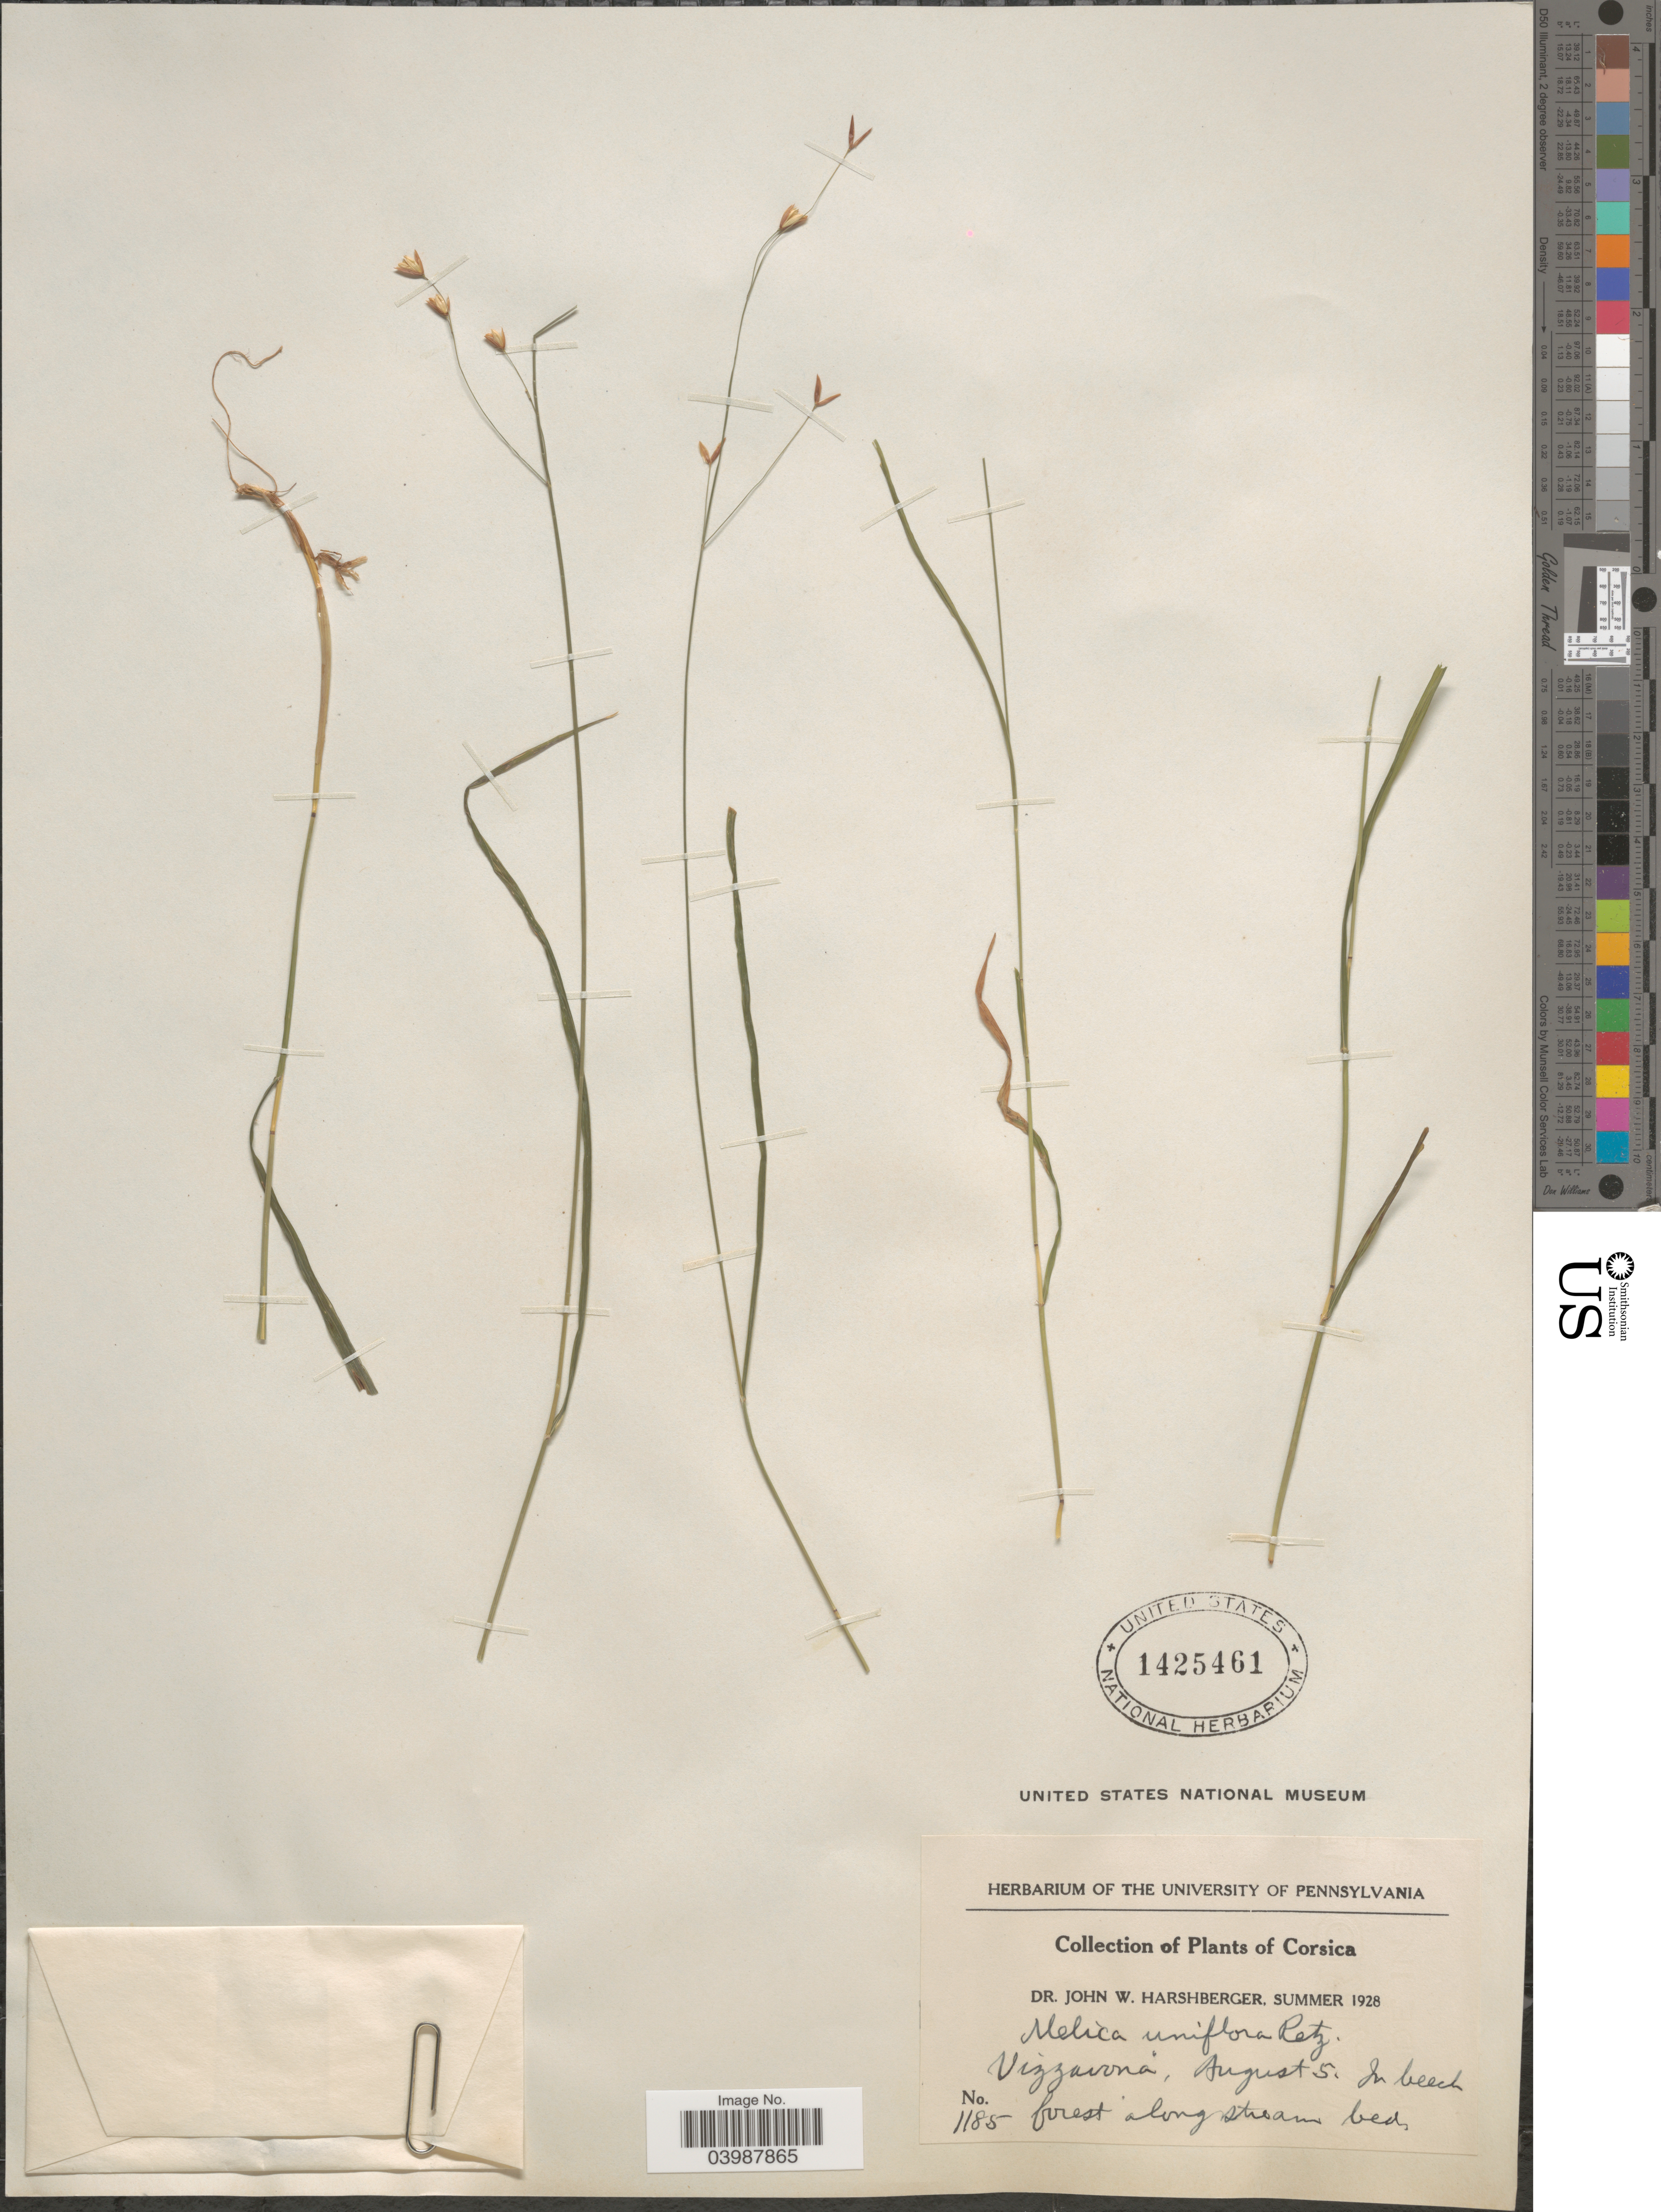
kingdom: Plantae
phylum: Tracheophyta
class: Liliopsida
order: Poales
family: Poaceae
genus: Melica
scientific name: Melica uniflora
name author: Retz.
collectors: J. W. Harshberger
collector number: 1185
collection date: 1928-08-05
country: France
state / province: Corsica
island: Corse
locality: Vizzavona.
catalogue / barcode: US 1425461